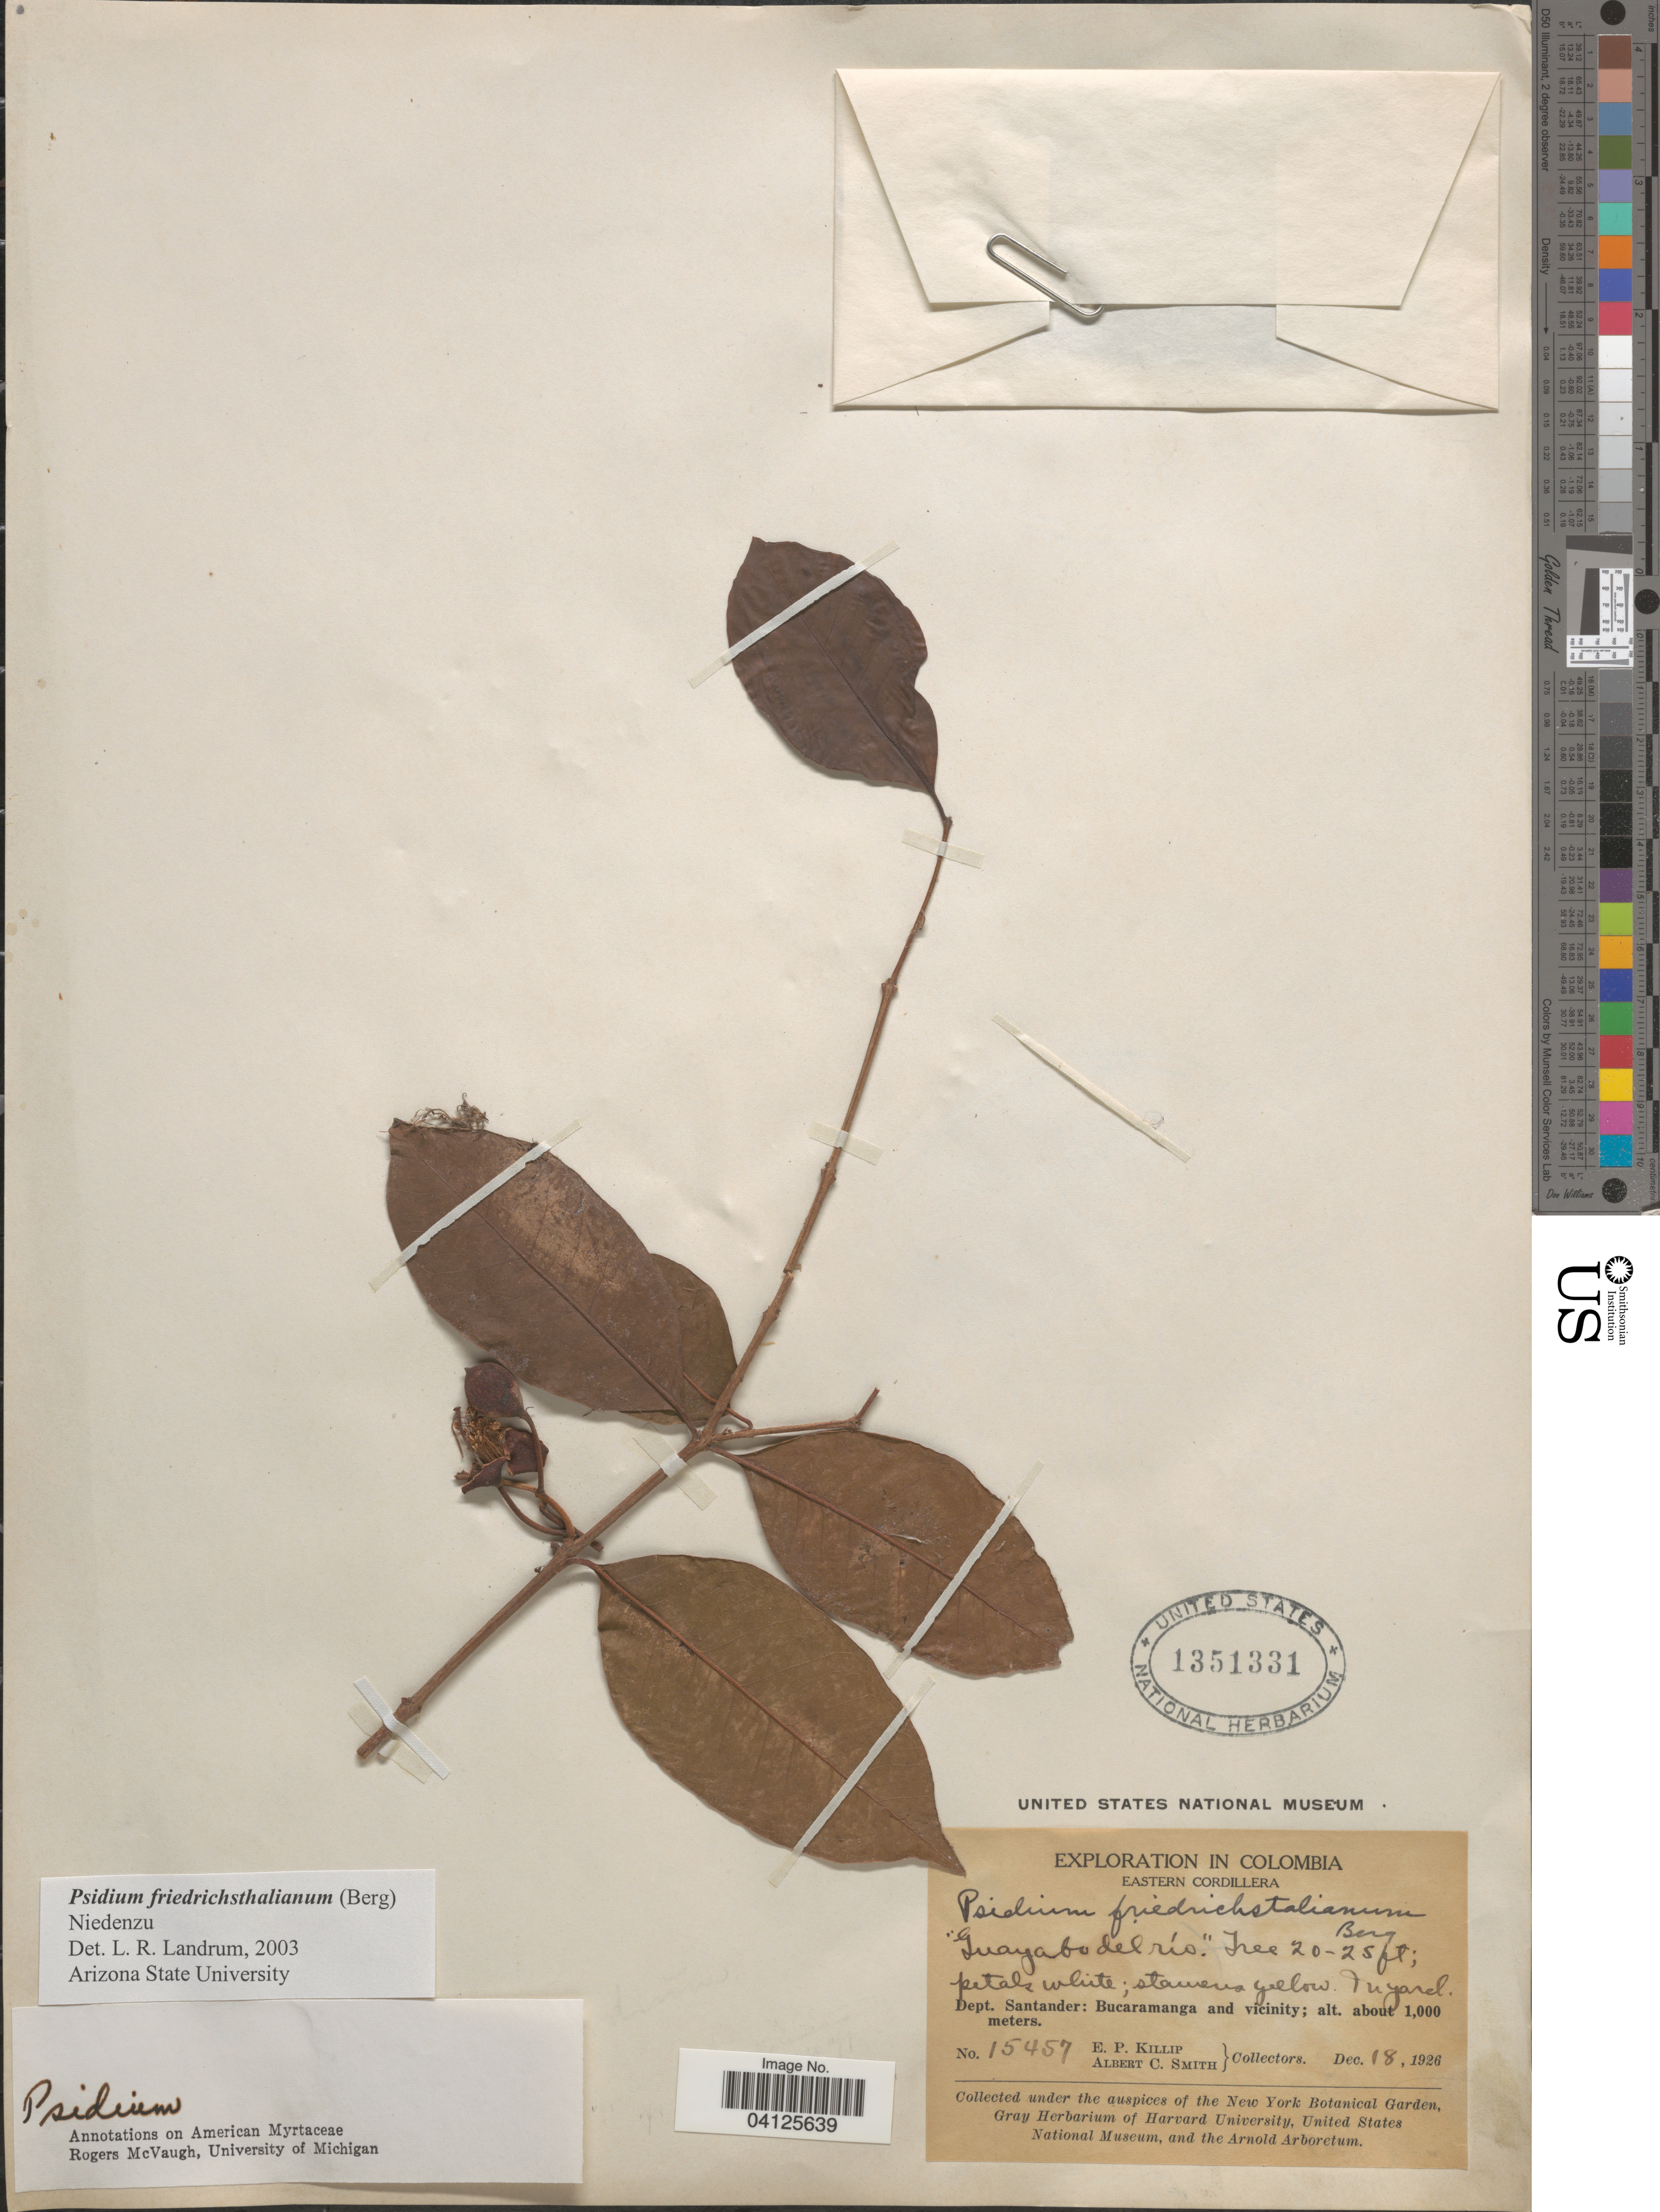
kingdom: Plantae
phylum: Tracheophyta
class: Magnoliopsida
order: Myrtales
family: Myrtaceae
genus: Psidium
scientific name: Psidium friedrichsthalianum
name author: (O. Berg) Nied.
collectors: E. P. Killip & A. C. Smith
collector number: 15457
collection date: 1926-12-18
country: Colombia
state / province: Santander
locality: Exploration in Colombia. Eastern Cordillera. Dept. Santander: Bucaramanga and vicinity. "Guayabo del río".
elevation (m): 1000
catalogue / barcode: US 1351331